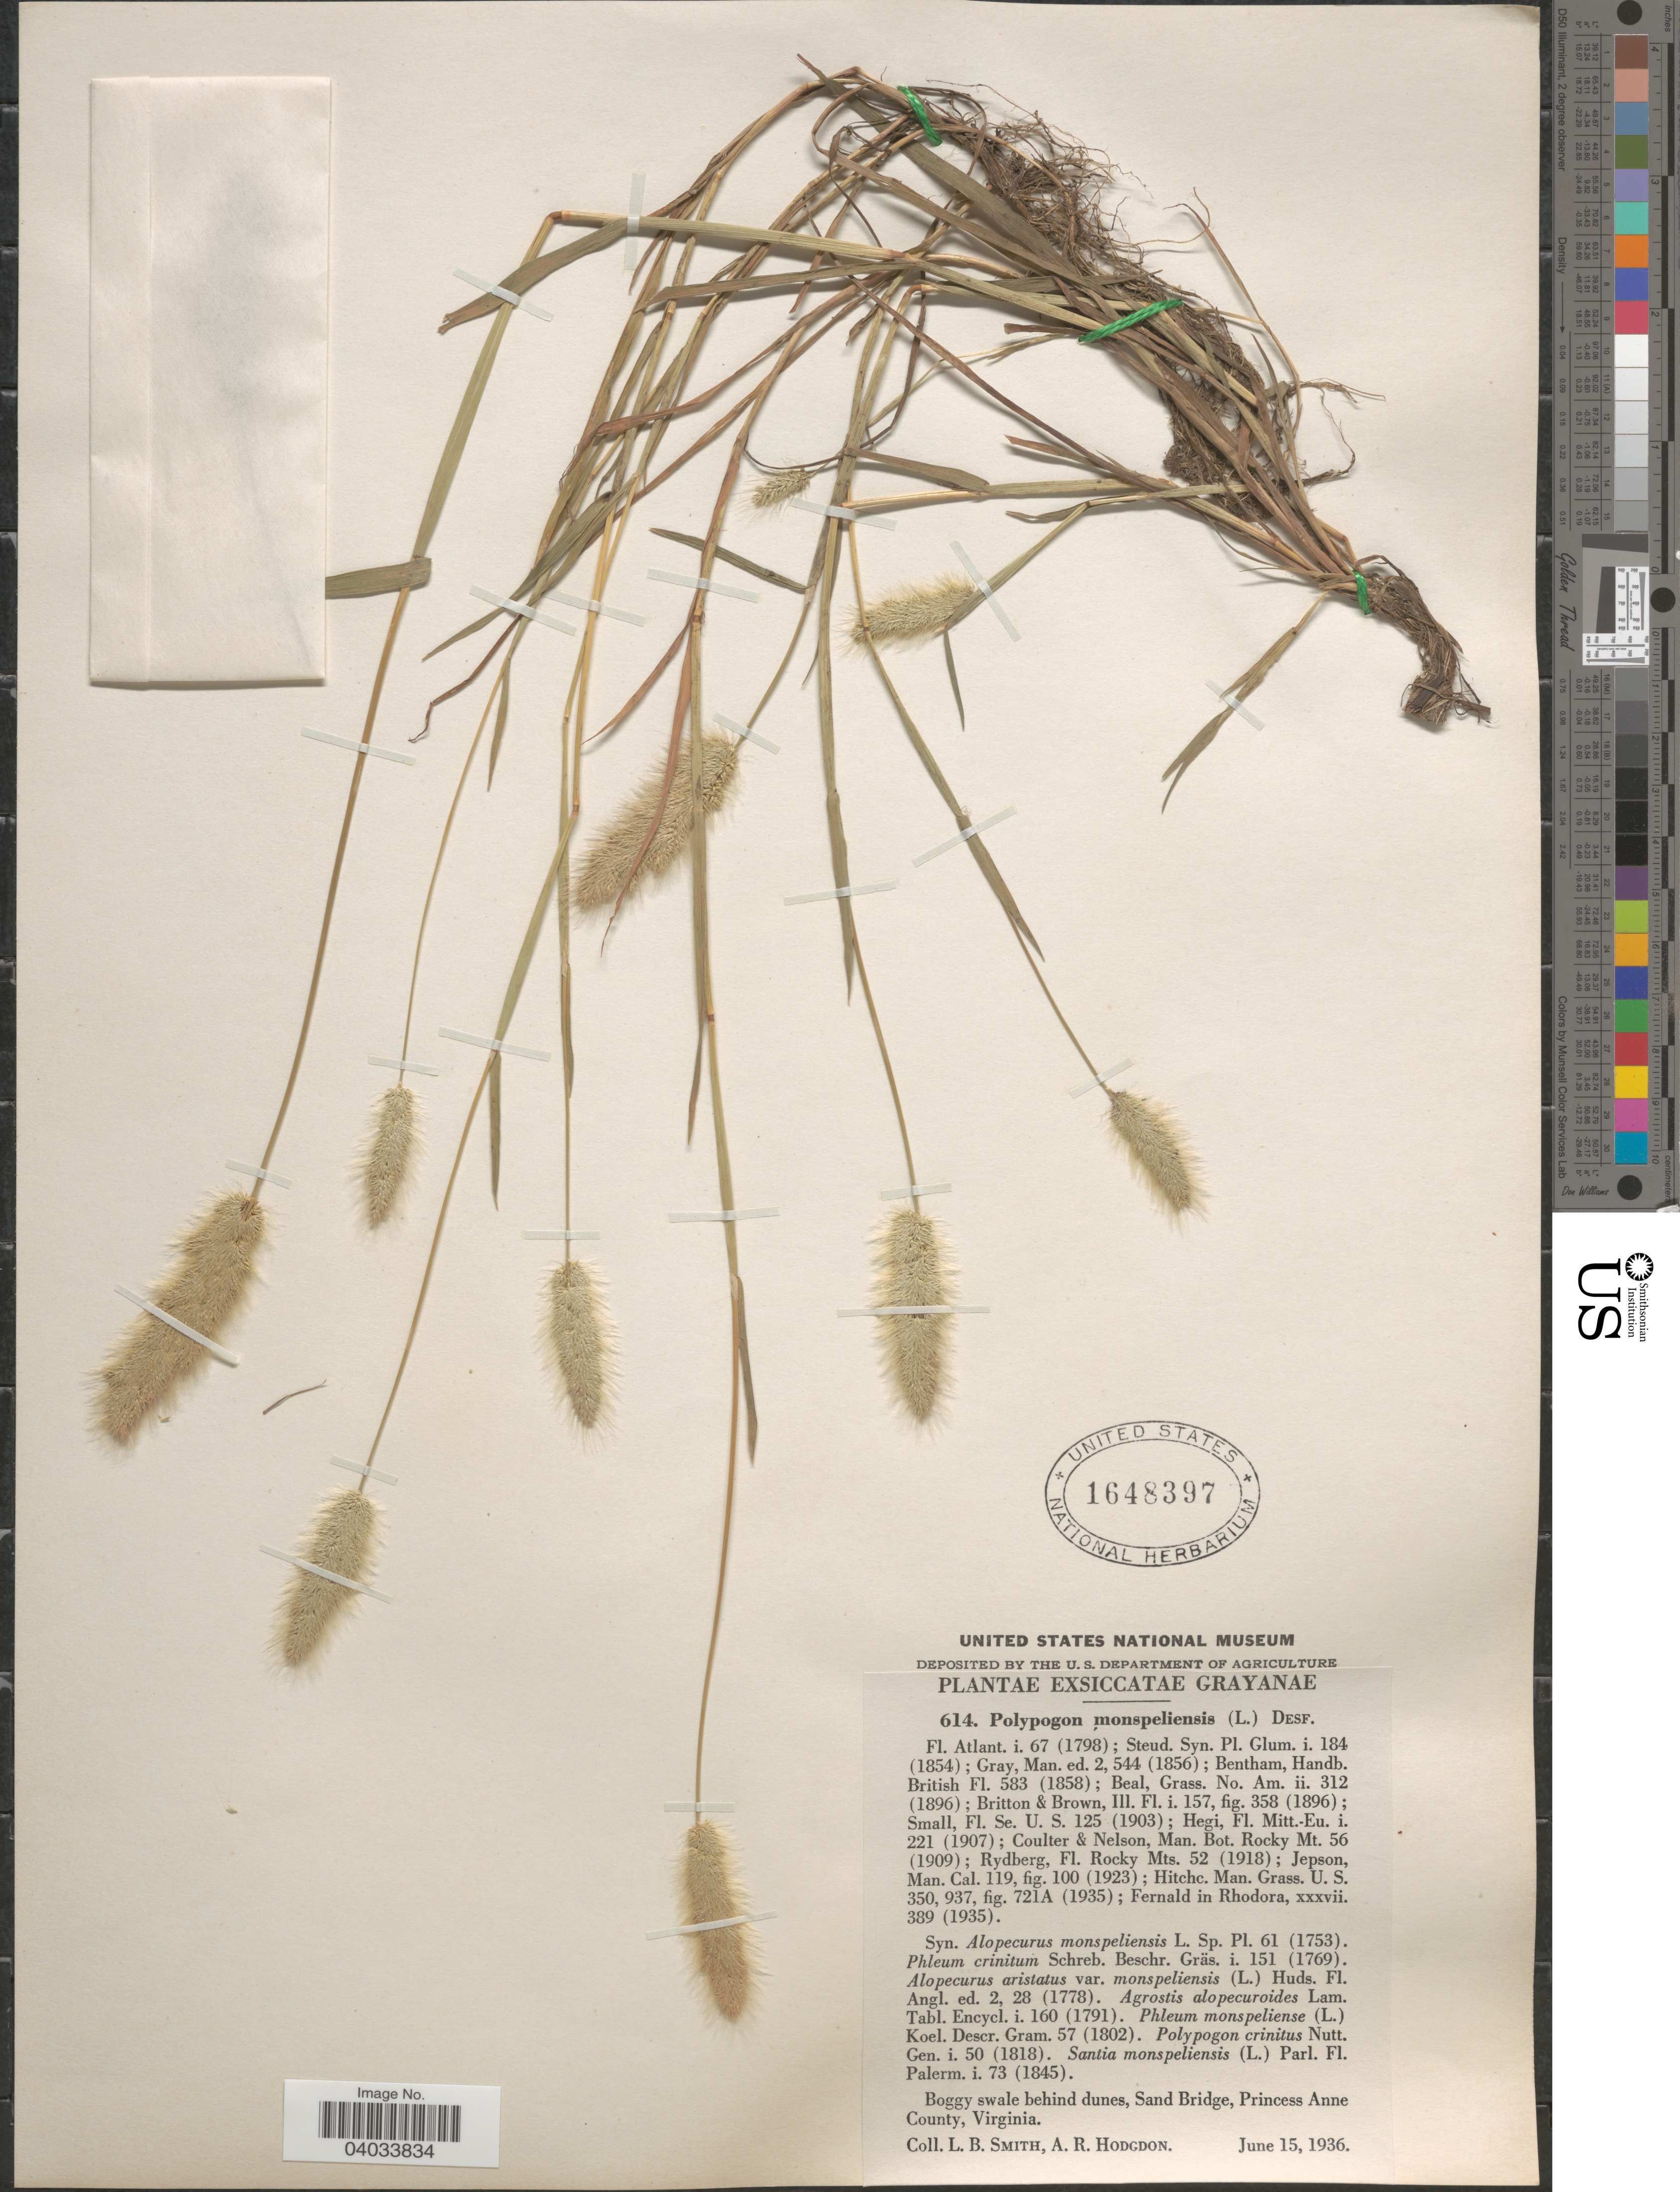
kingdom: Plantae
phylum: Tracheophyta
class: Liliopsida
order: Poales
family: Poaceae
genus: Polypogon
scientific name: Polypogon monspeliensis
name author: (L.) Desf.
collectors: L. Smith & A. R. Hodgdon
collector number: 614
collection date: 1936-06-15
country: United States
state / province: Virginia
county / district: City of Virginia Beach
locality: Sand Bridge, Princess Anne County.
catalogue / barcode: US 1648397